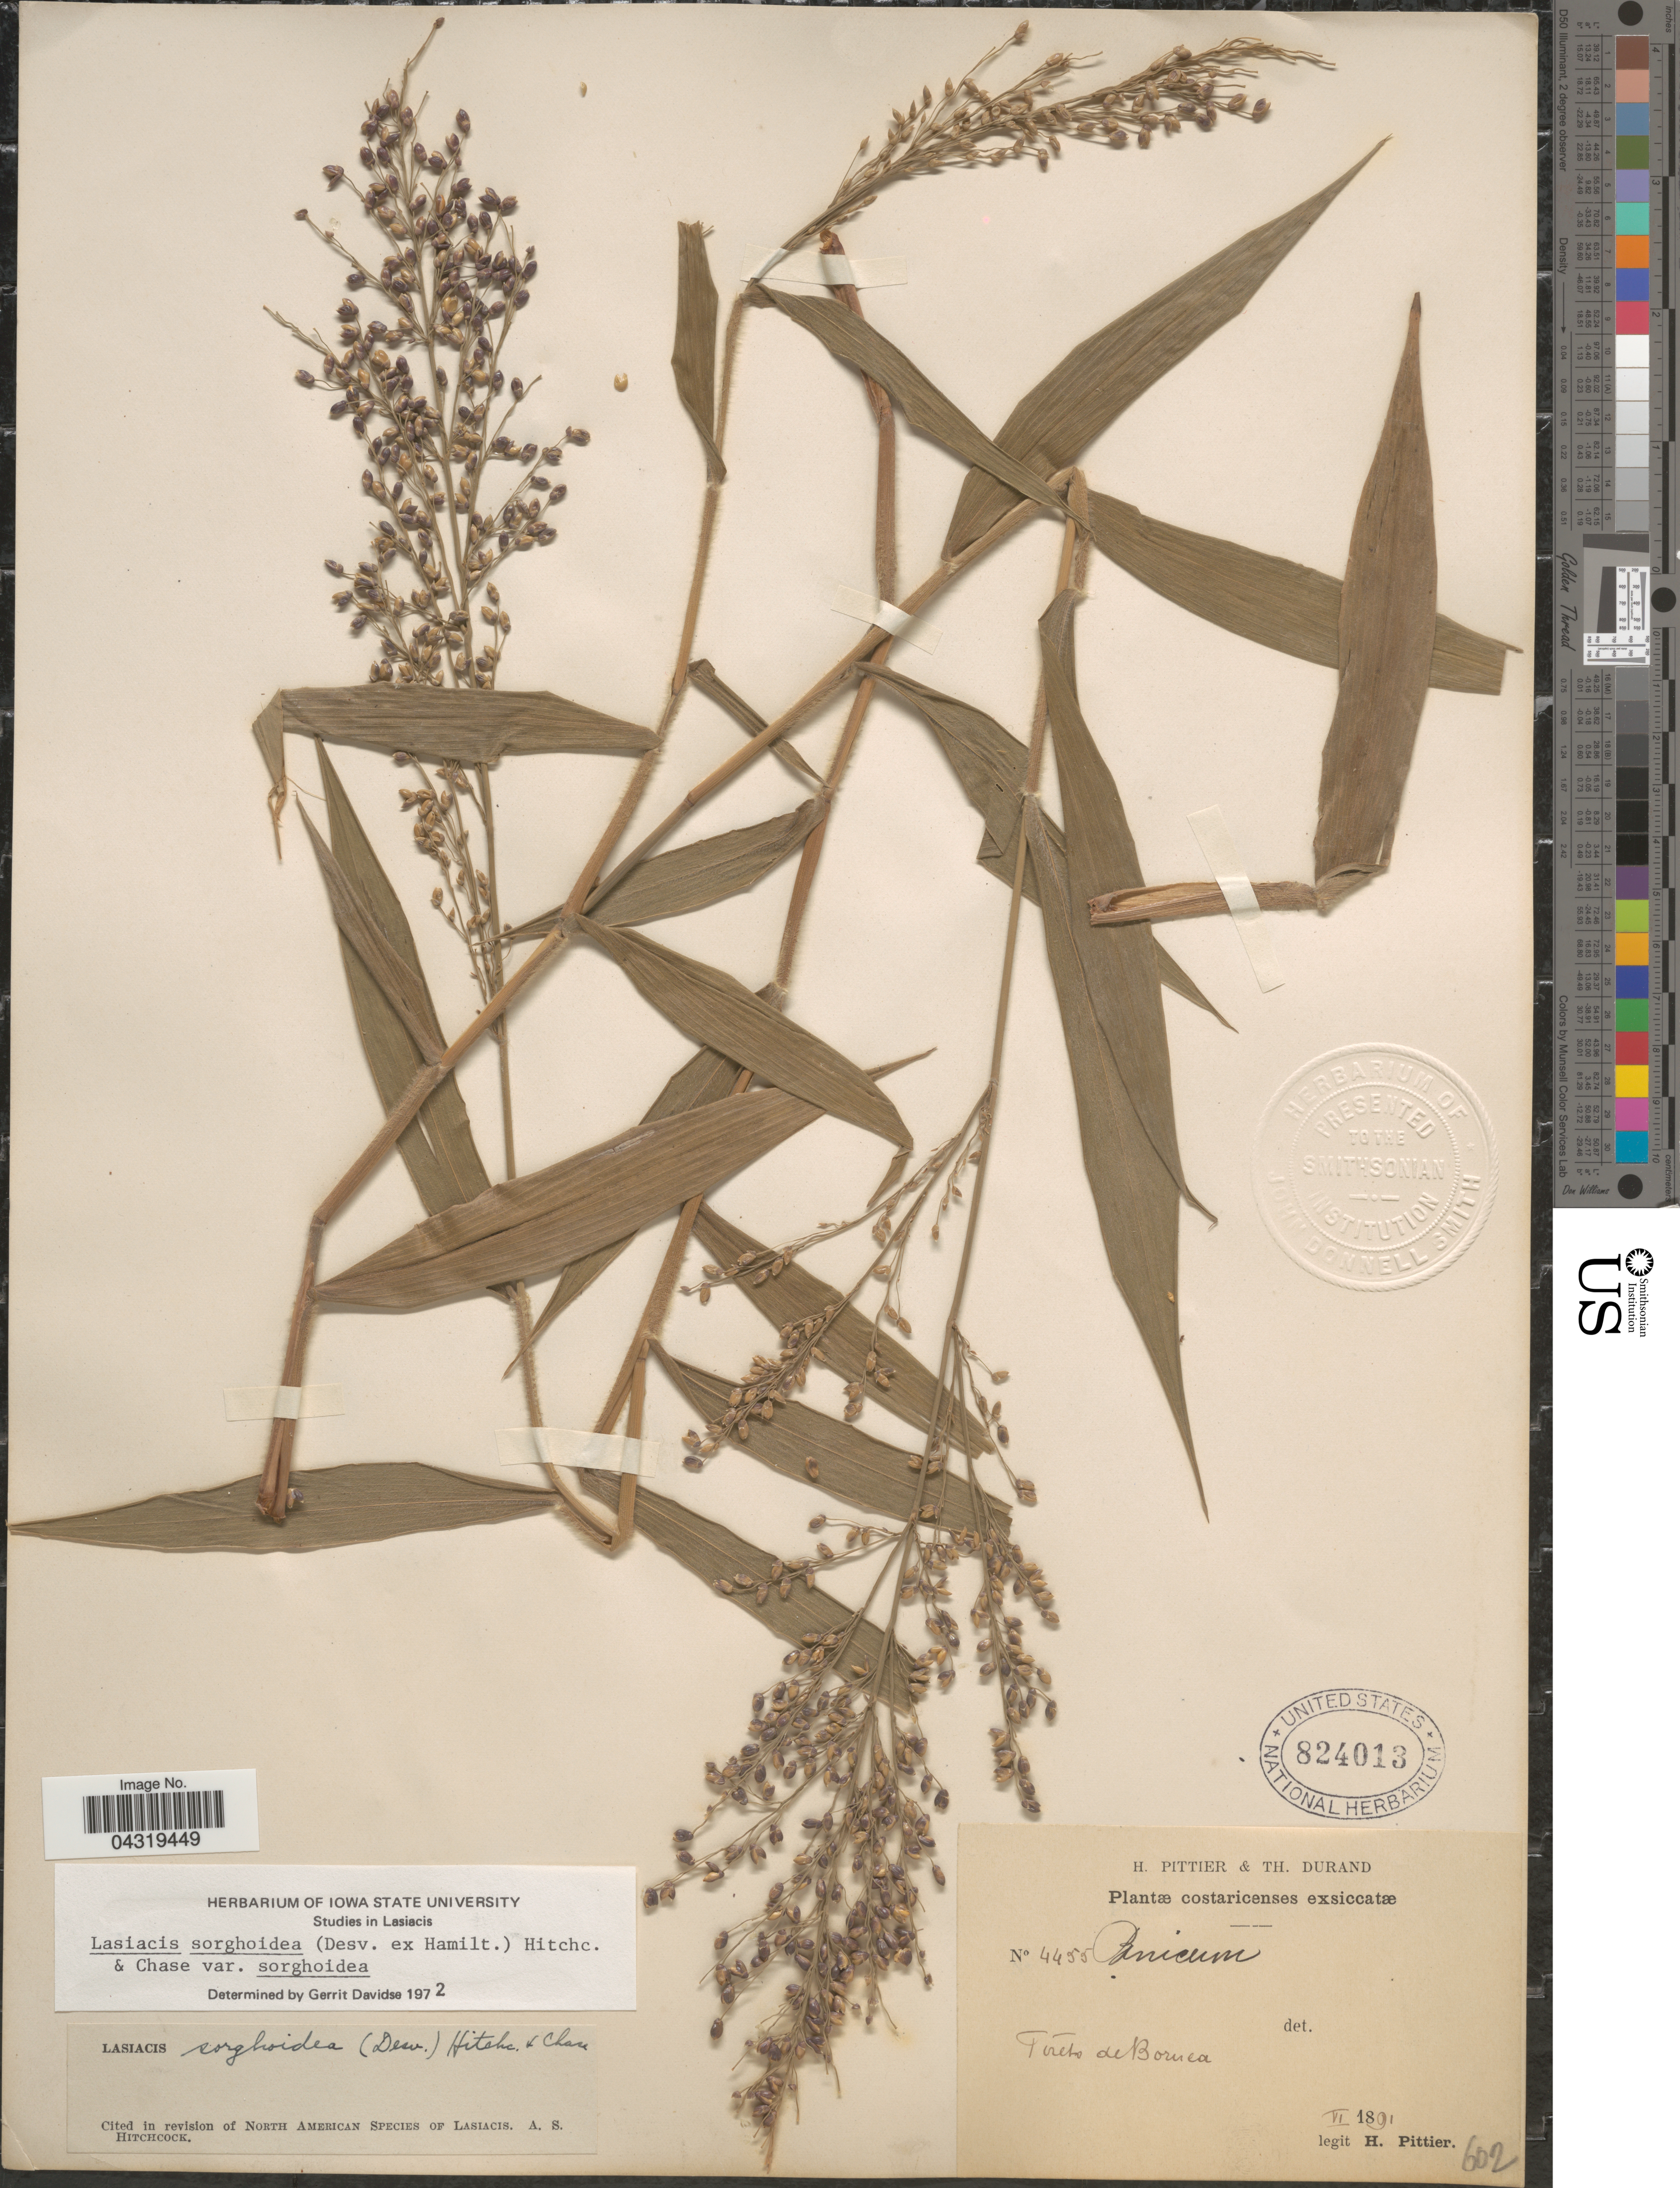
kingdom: Plantae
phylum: Tracheophyta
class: Liliopsida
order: Poales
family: Poaceae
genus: Lasiacis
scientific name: Lasiacis sorghoidea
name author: (Desv. ex Ham.) Hitchc. & Chase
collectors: H. F. Pittier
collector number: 4455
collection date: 1891-06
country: Costa Rica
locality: Forets de Boruca.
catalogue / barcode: US 824013